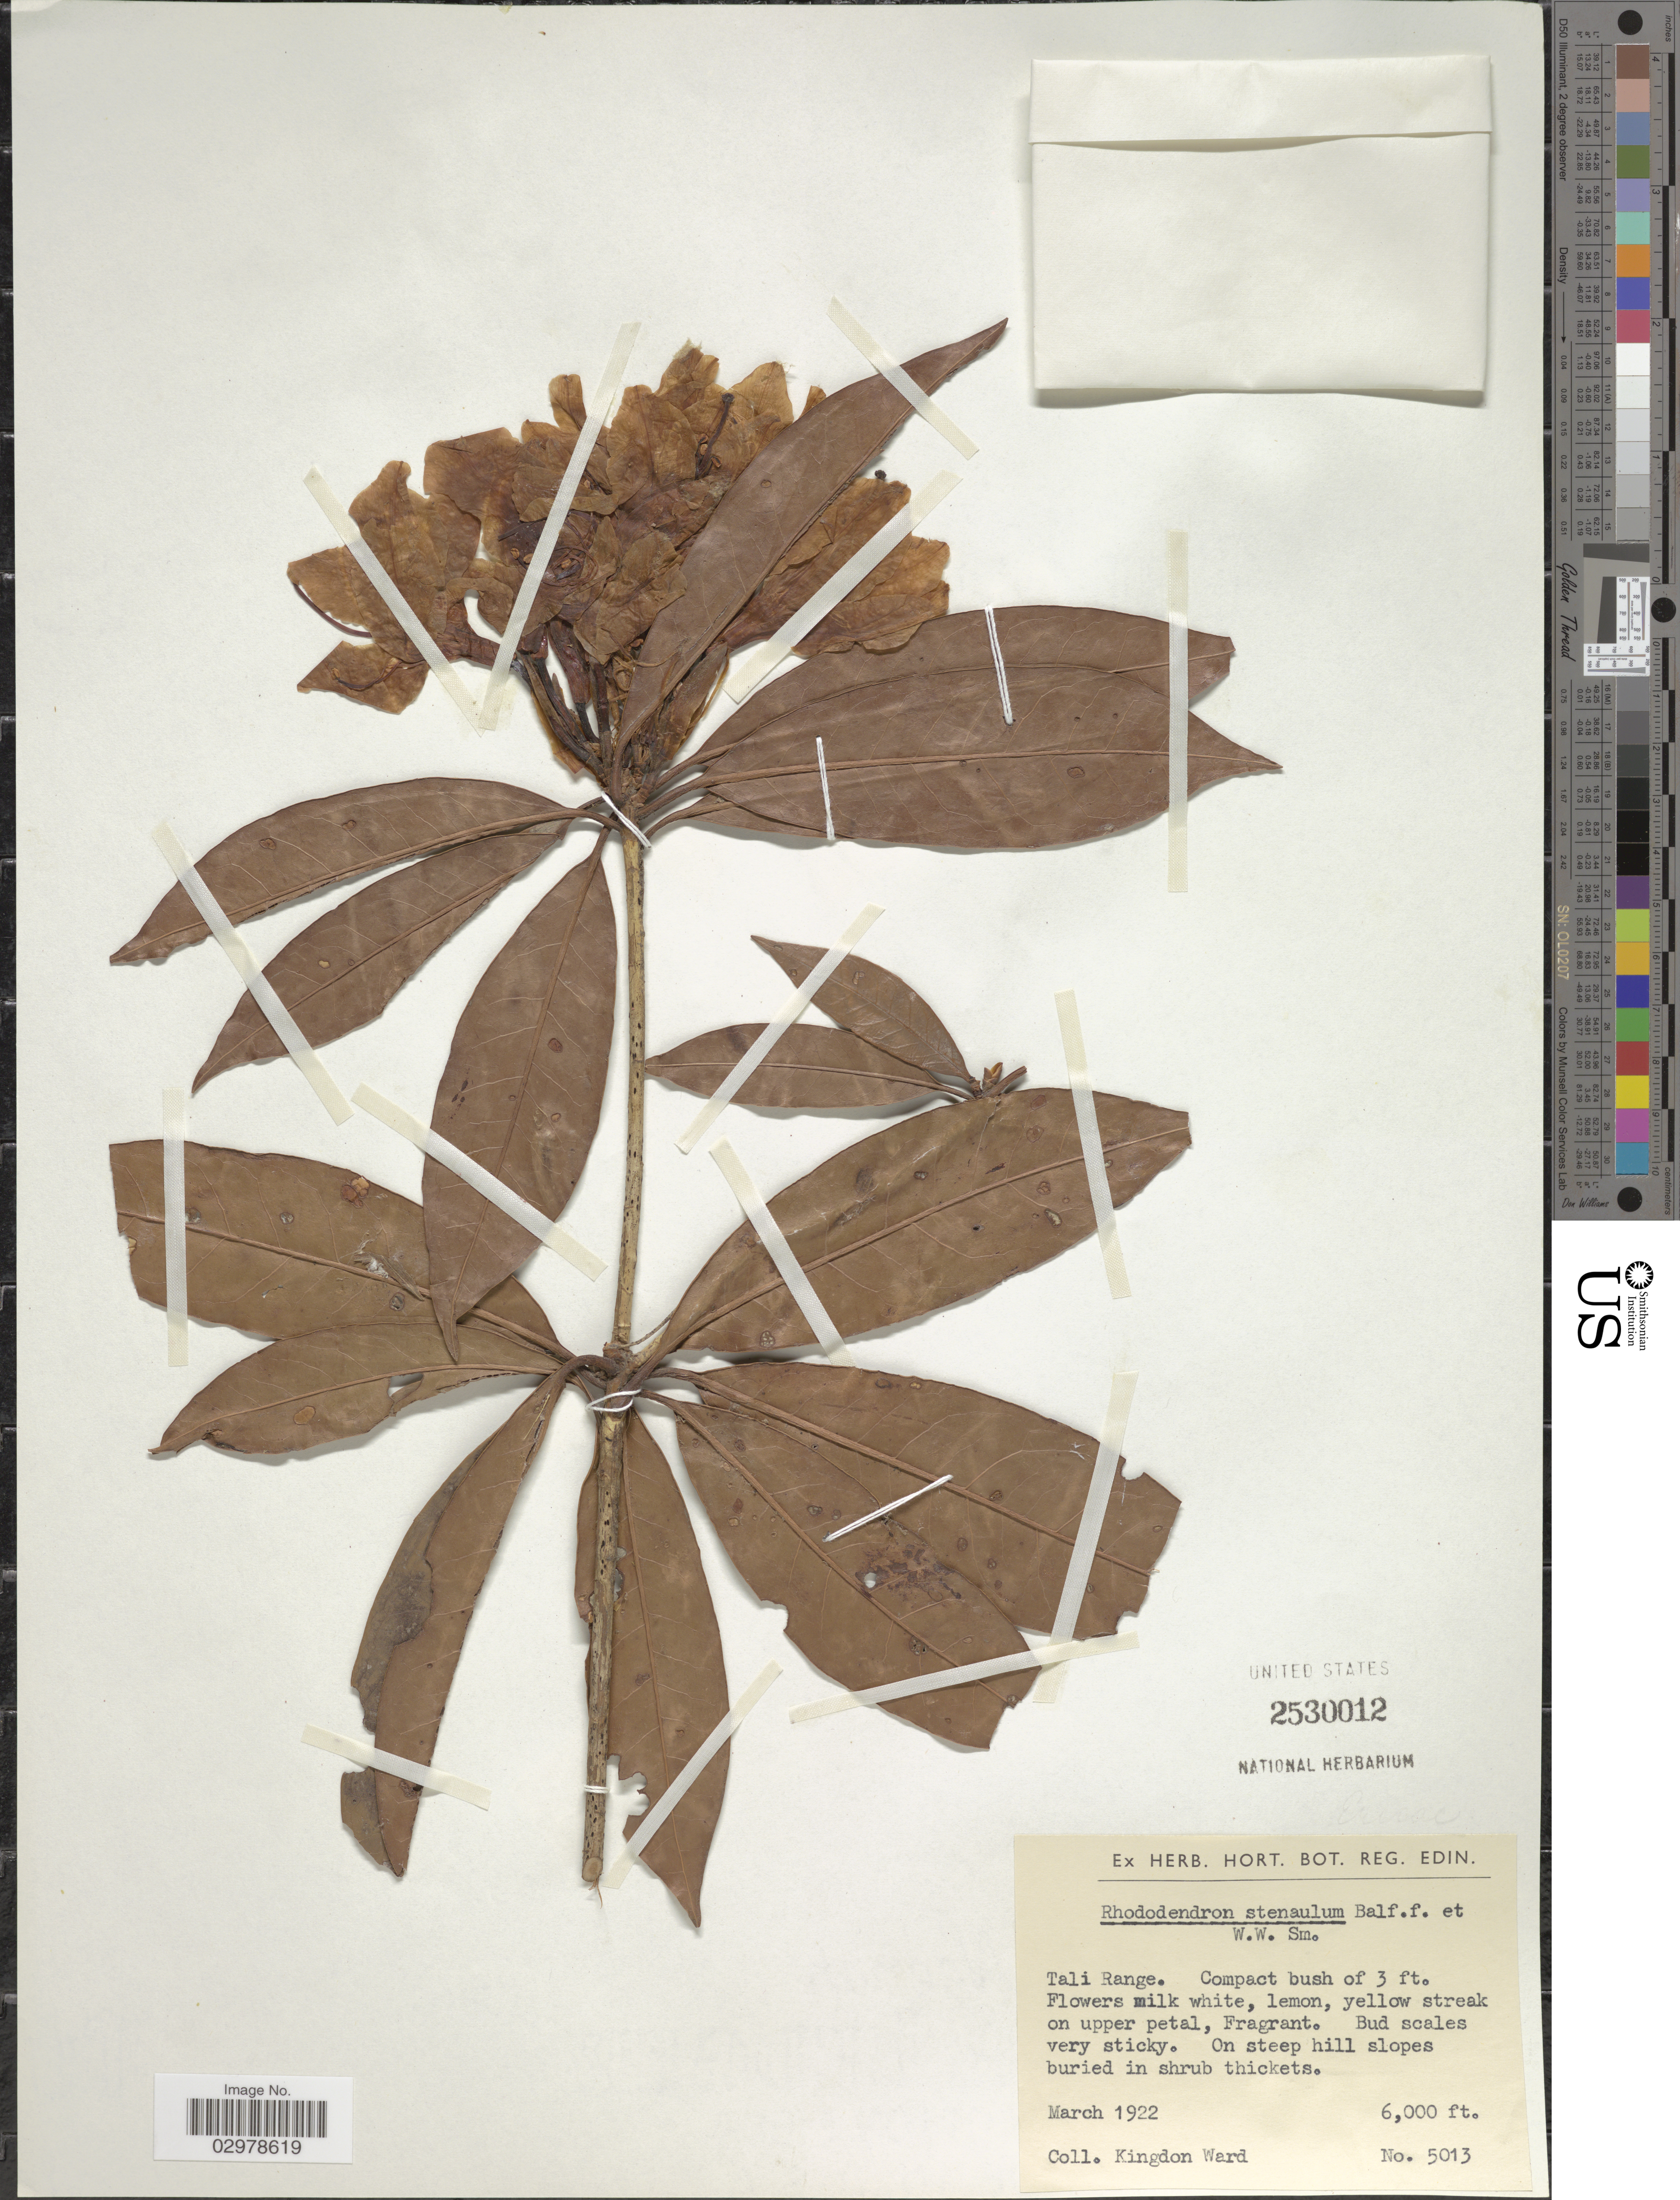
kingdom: Plantae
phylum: Tracheophyta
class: Magnoliopsida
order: Ericales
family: Ericaceae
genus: Rhododendron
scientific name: Rhododendron stenaulum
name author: Balf. f. & W.W. Sm.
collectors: F. Kingdon Ward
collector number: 5013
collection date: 1922-03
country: China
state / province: Yunnan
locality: Tali Range.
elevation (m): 1829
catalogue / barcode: US 2530012